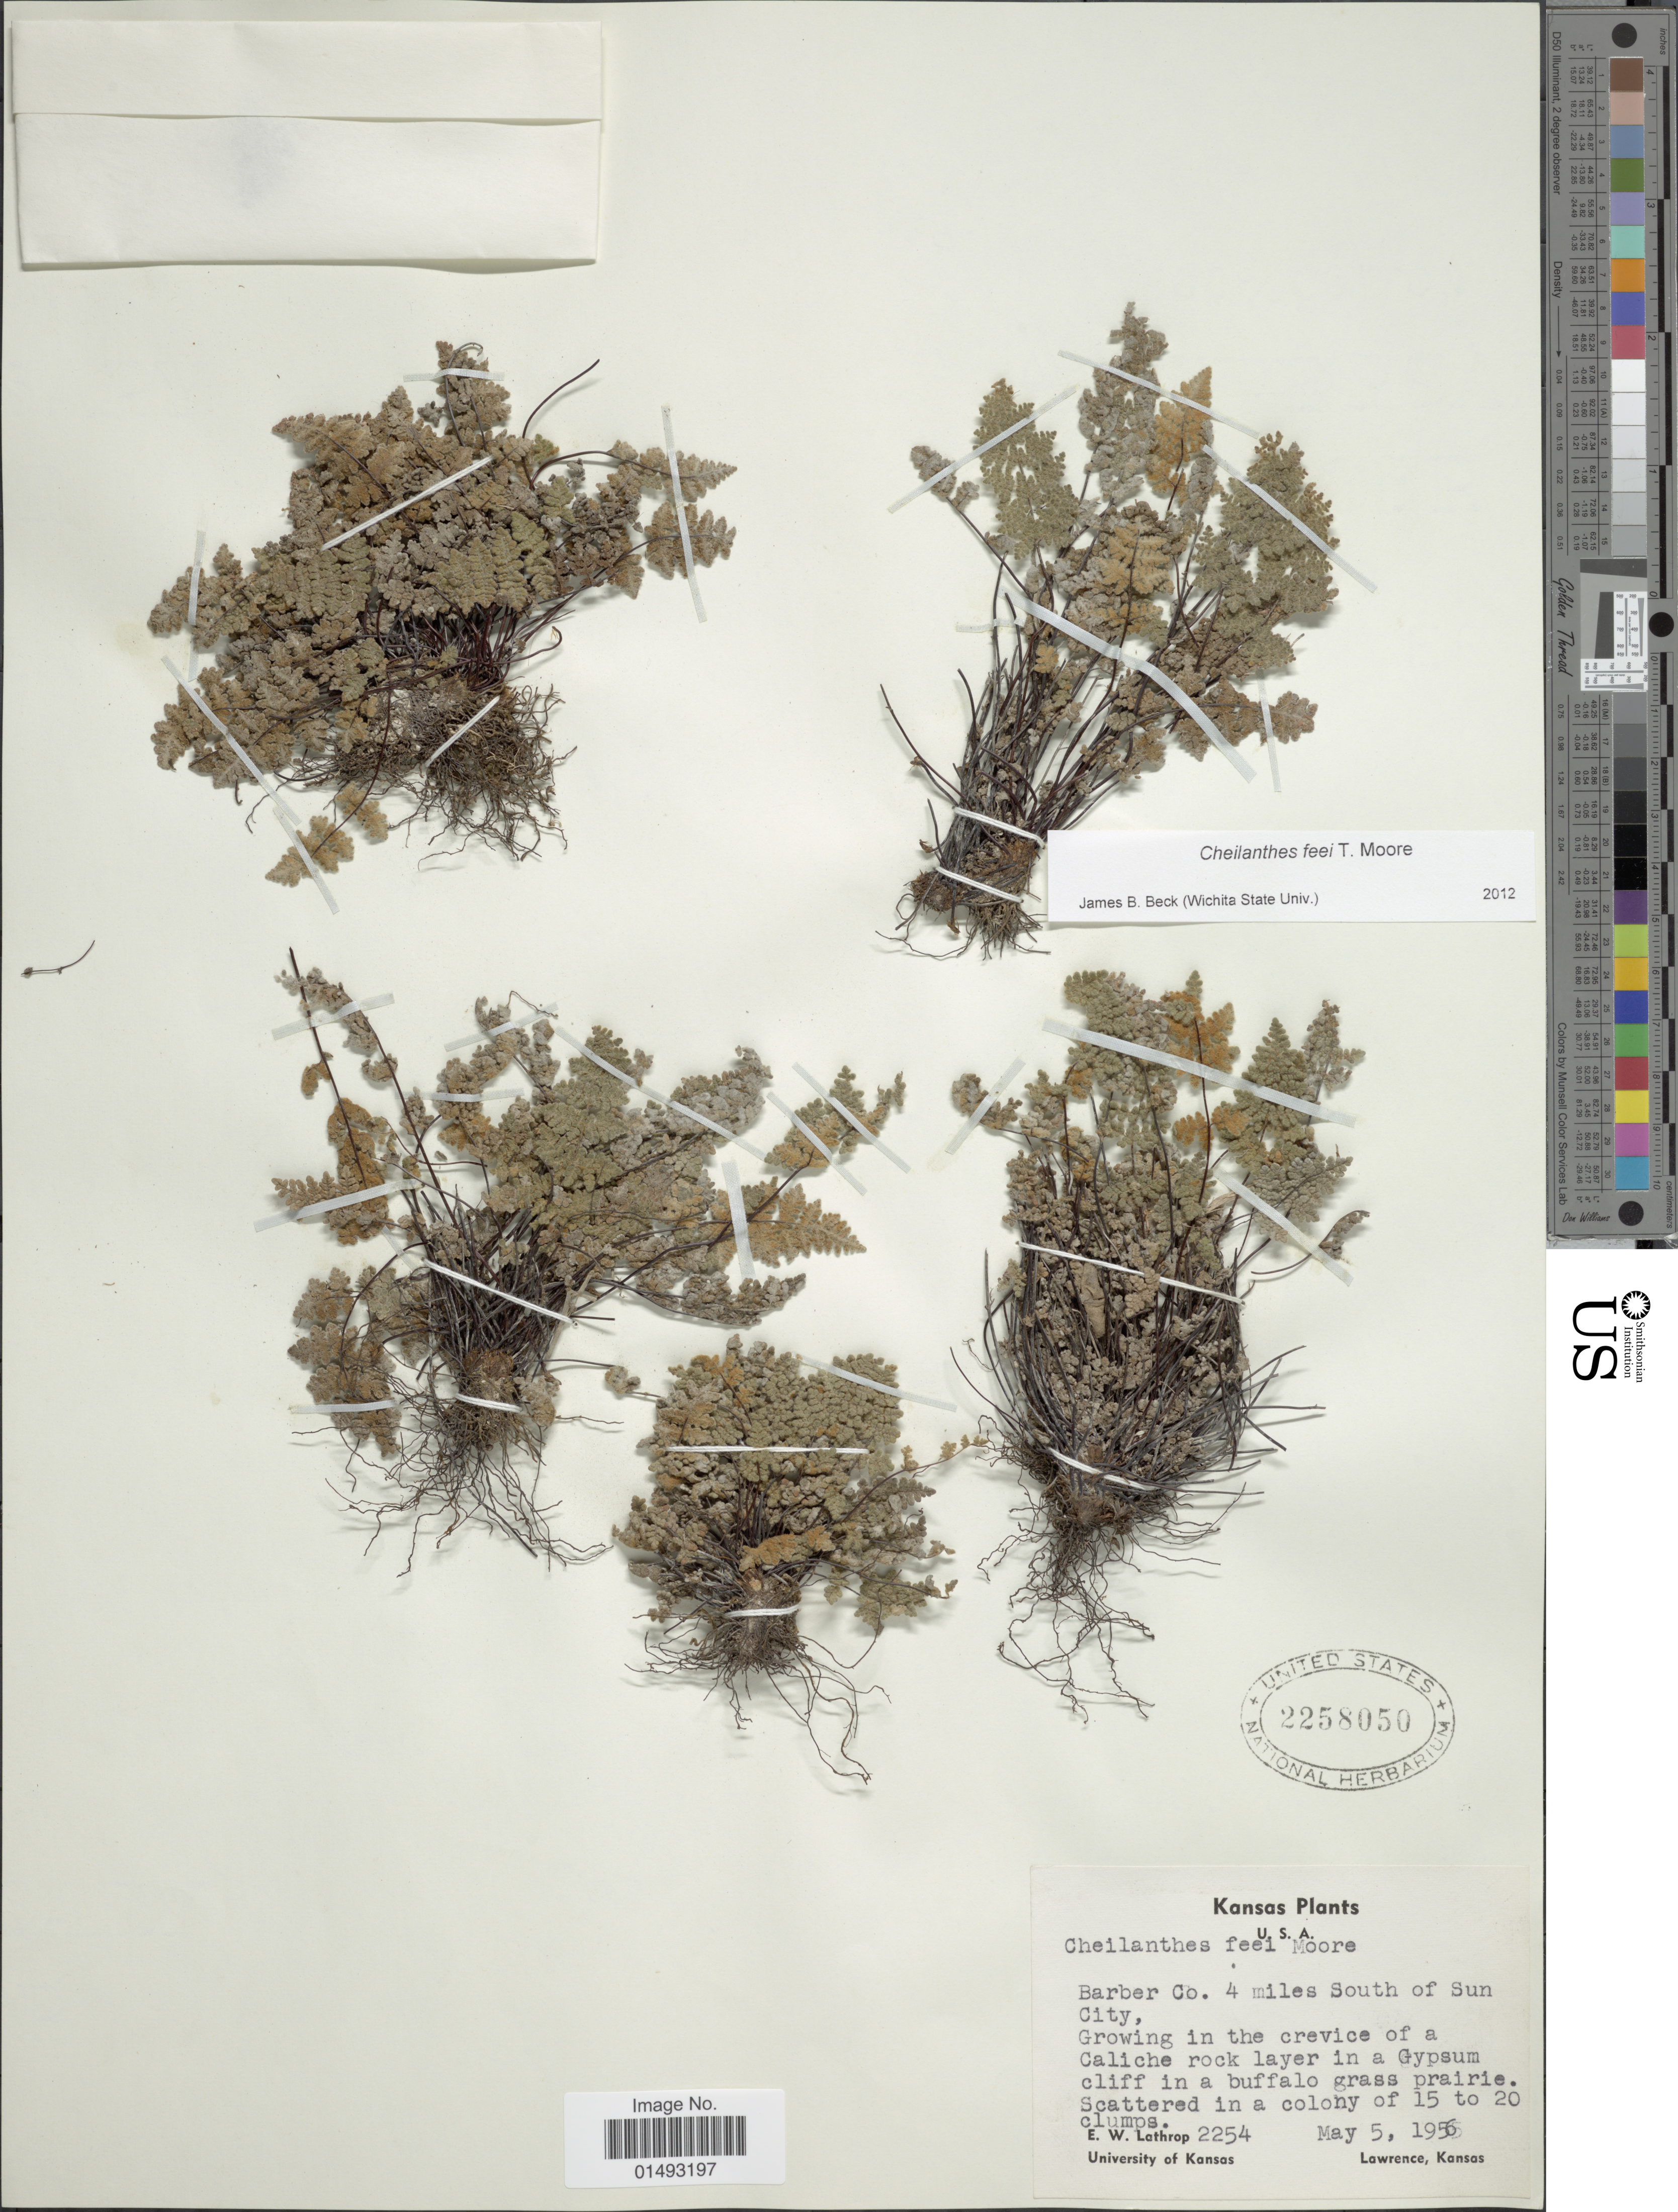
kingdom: Plantae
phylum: Tracheophyta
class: Polypodiopsida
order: Polypodiales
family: Pteridaceae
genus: Myriopteris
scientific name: Myriopteris gracilis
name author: Fée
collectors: E. W. Lathrop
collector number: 2254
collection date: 1956-05-05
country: United States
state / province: Kansas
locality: Barber Co. 4 miles South of Sun City.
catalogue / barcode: US 2258050